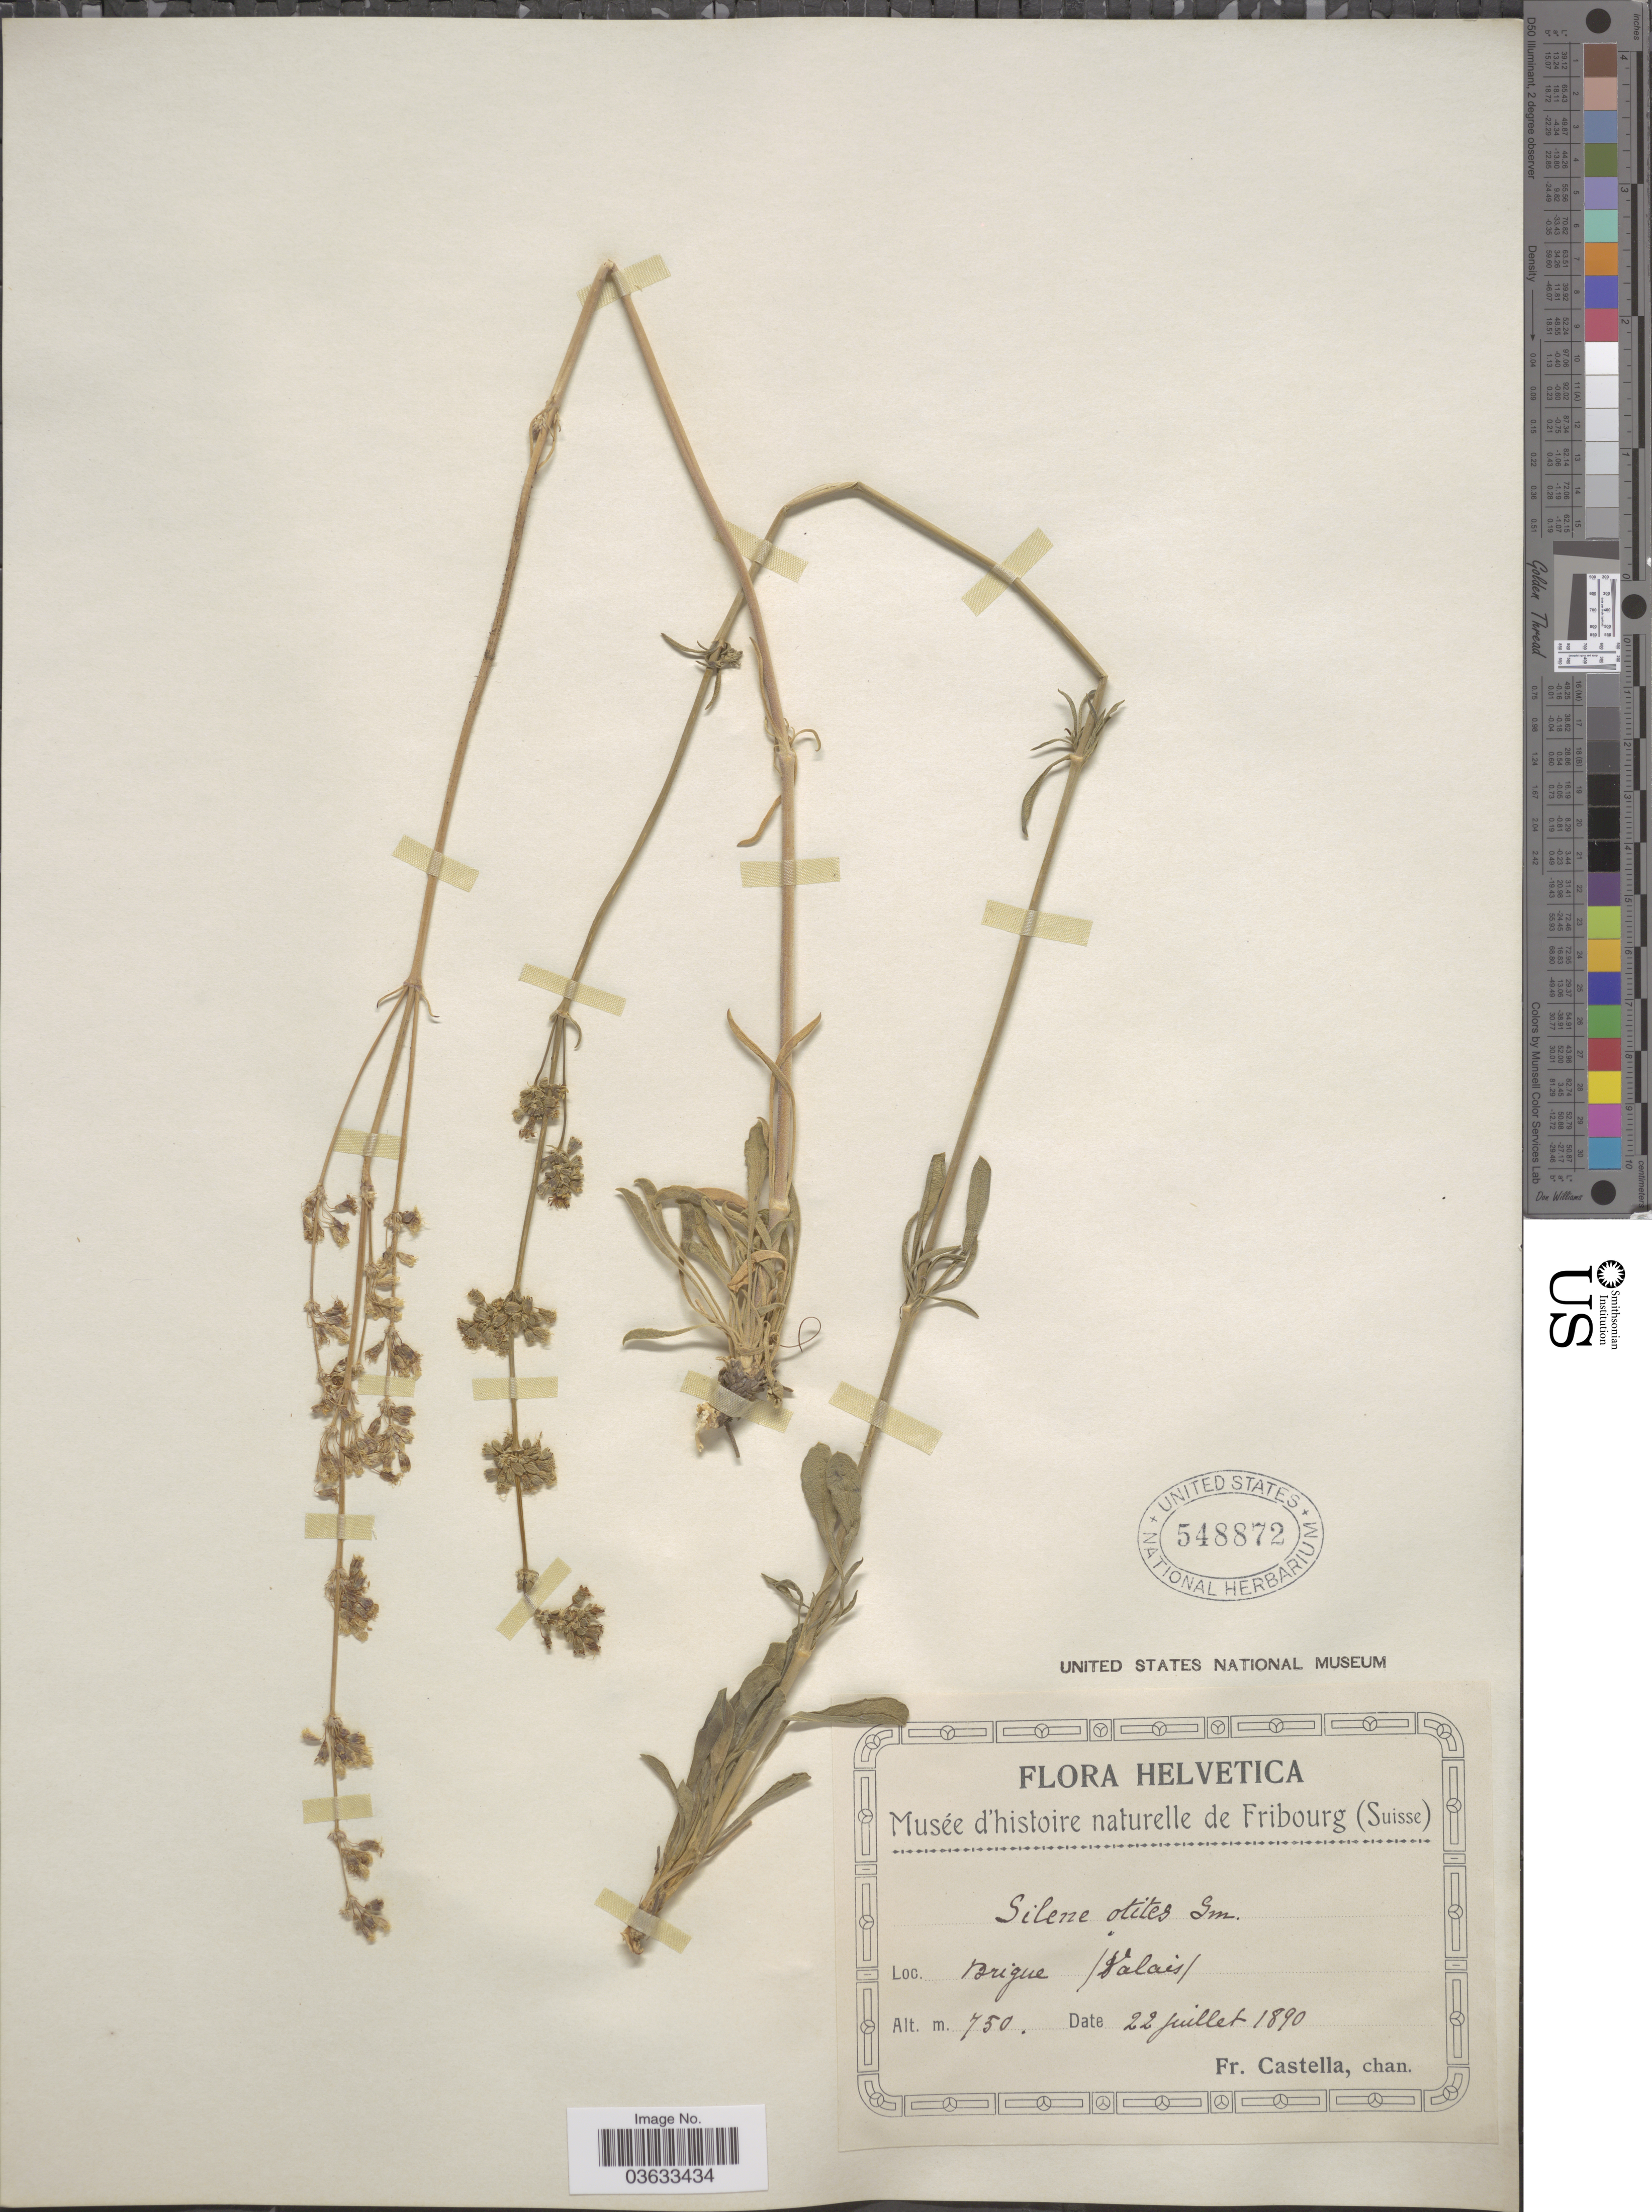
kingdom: Plantae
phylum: Tracheophyta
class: Magnoliopsida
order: Caryophyllales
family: Caryophyllaceae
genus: Silene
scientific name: Silene otites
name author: (L.) Wibel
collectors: Fr. Castella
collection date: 1890-07-22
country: Switzerland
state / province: Valais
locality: Helvetica. Brigue.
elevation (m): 750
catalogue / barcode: US 548872